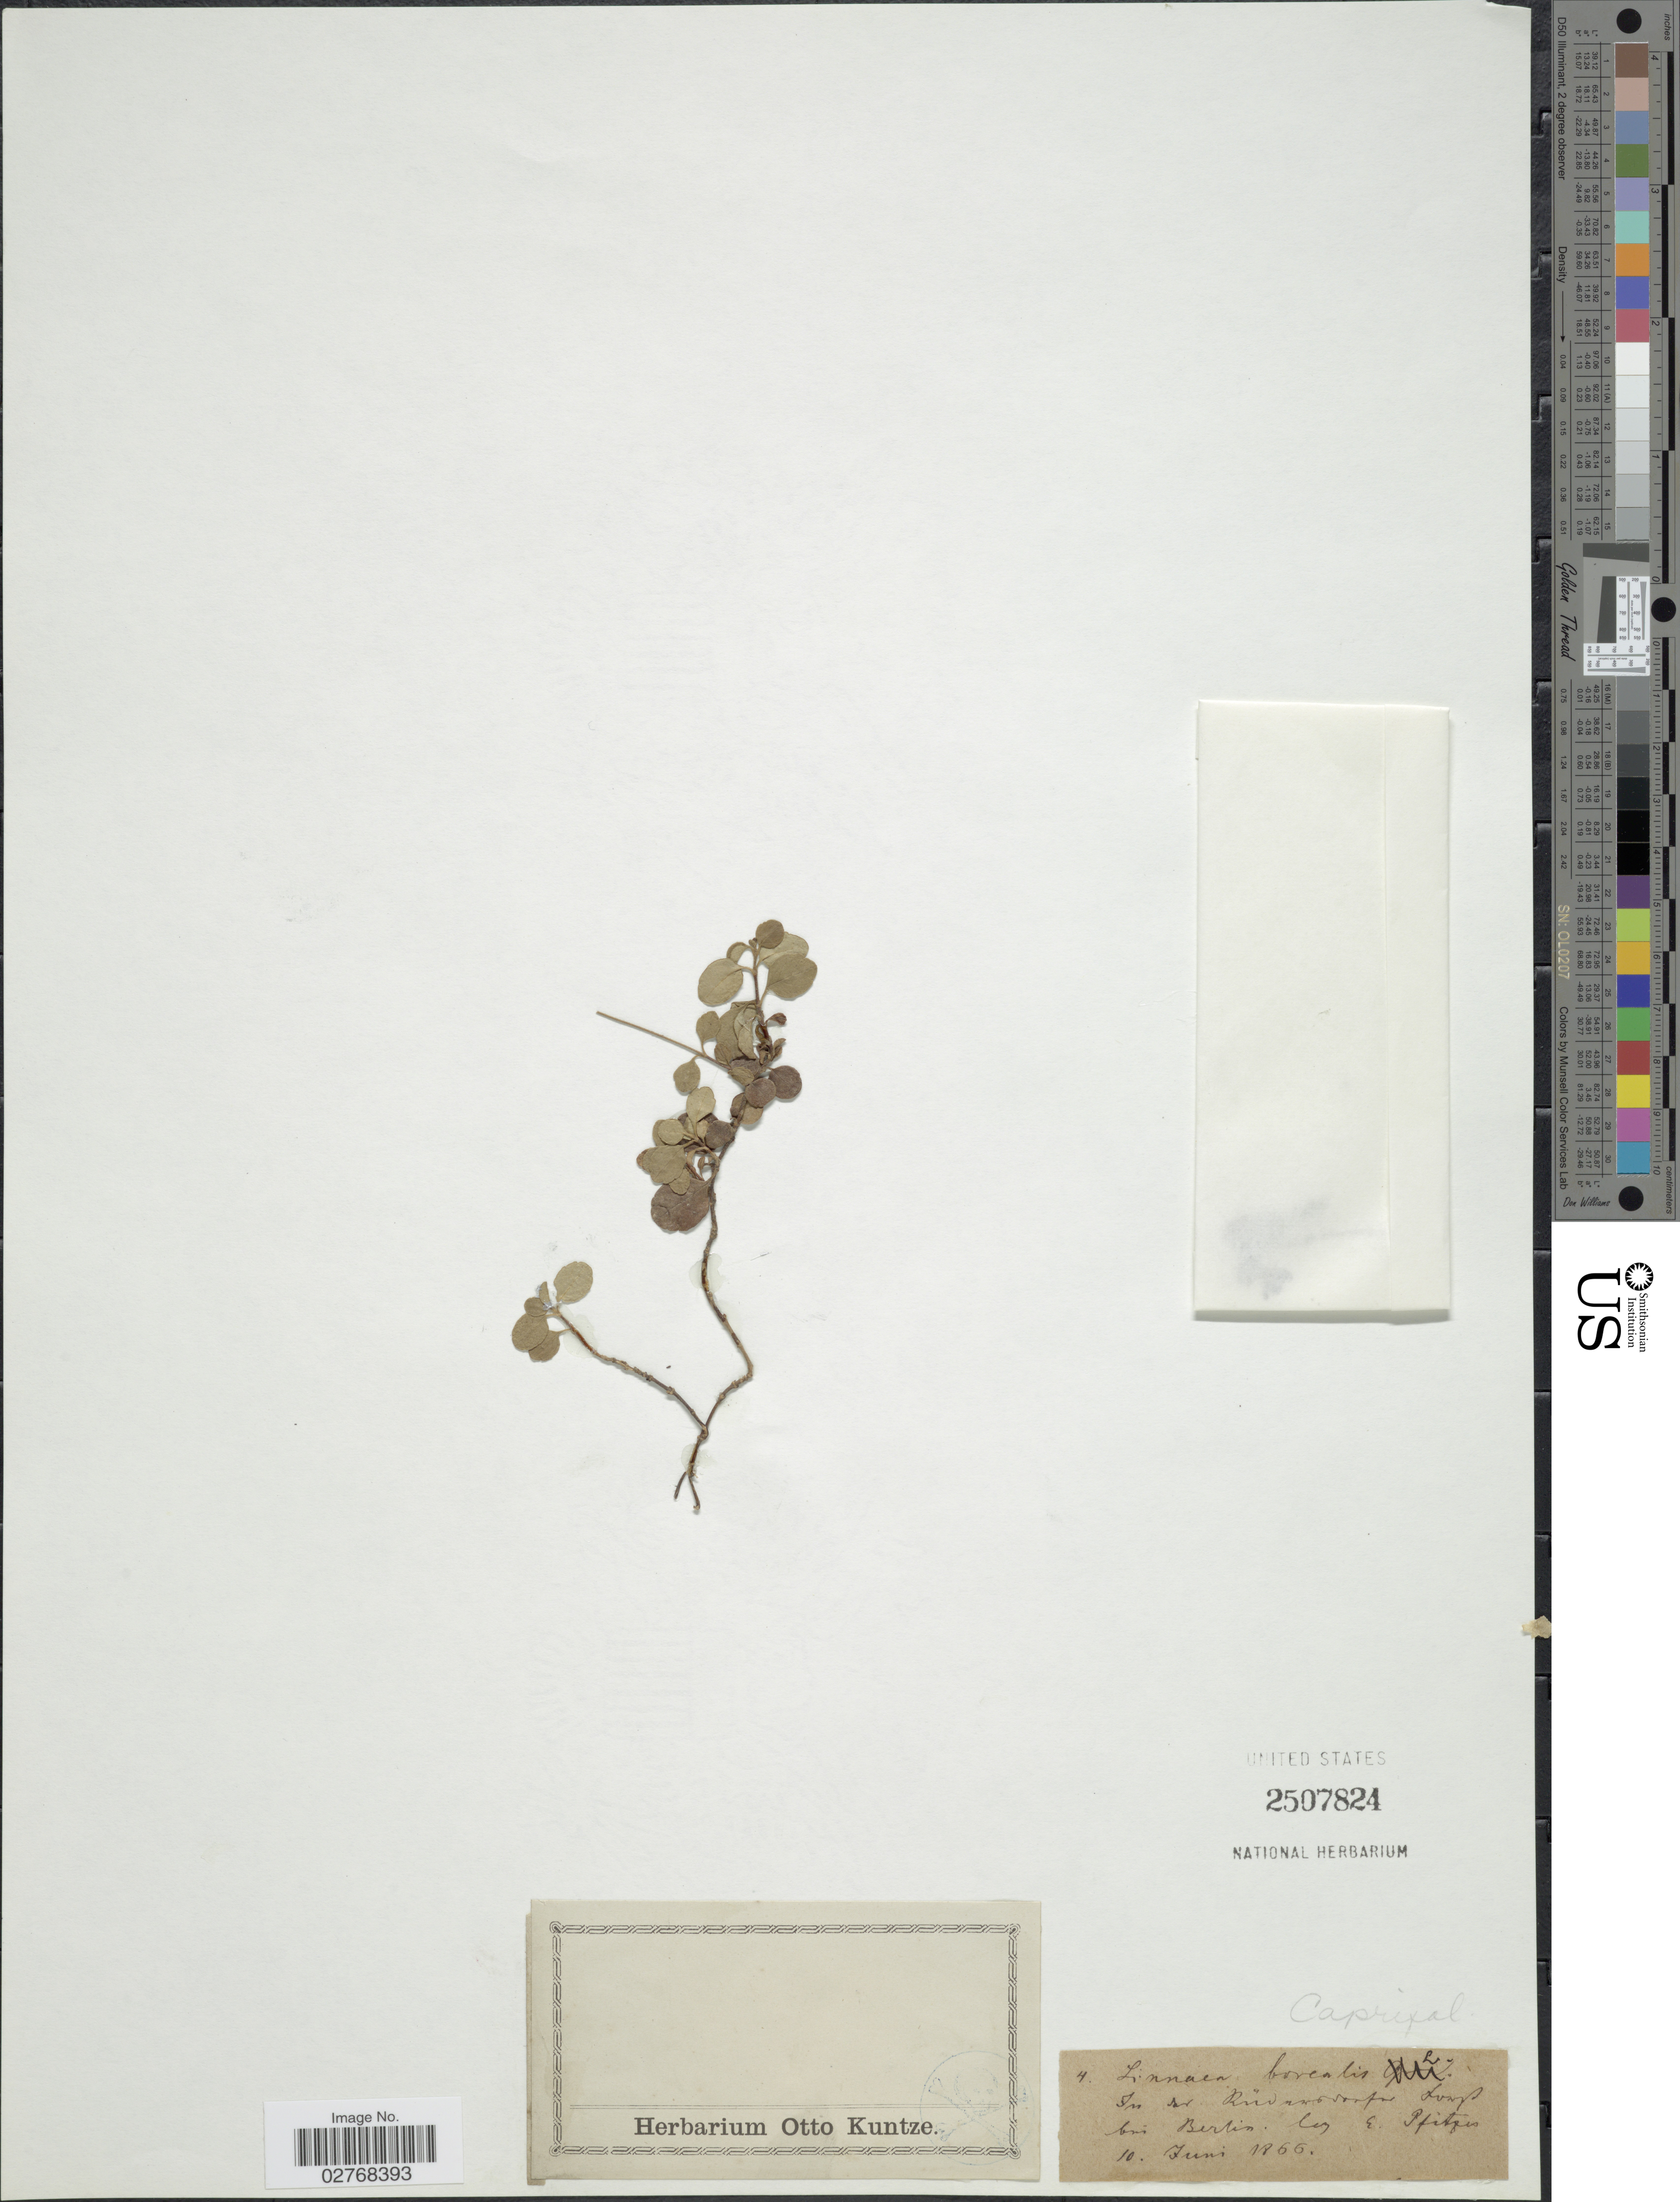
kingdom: Plantae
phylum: Tracheophyta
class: Magnoliopsida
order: Dipsacales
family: Caprifoliaceae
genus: Linnaea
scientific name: Linnaea borealis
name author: L.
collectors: E. Pfitzer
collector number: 4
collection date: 1866-06-10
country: Germany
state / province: Berlin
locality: In der Rúd. swodorper Lowys bei Berlin. [interpreted]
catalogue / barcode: US 2507824